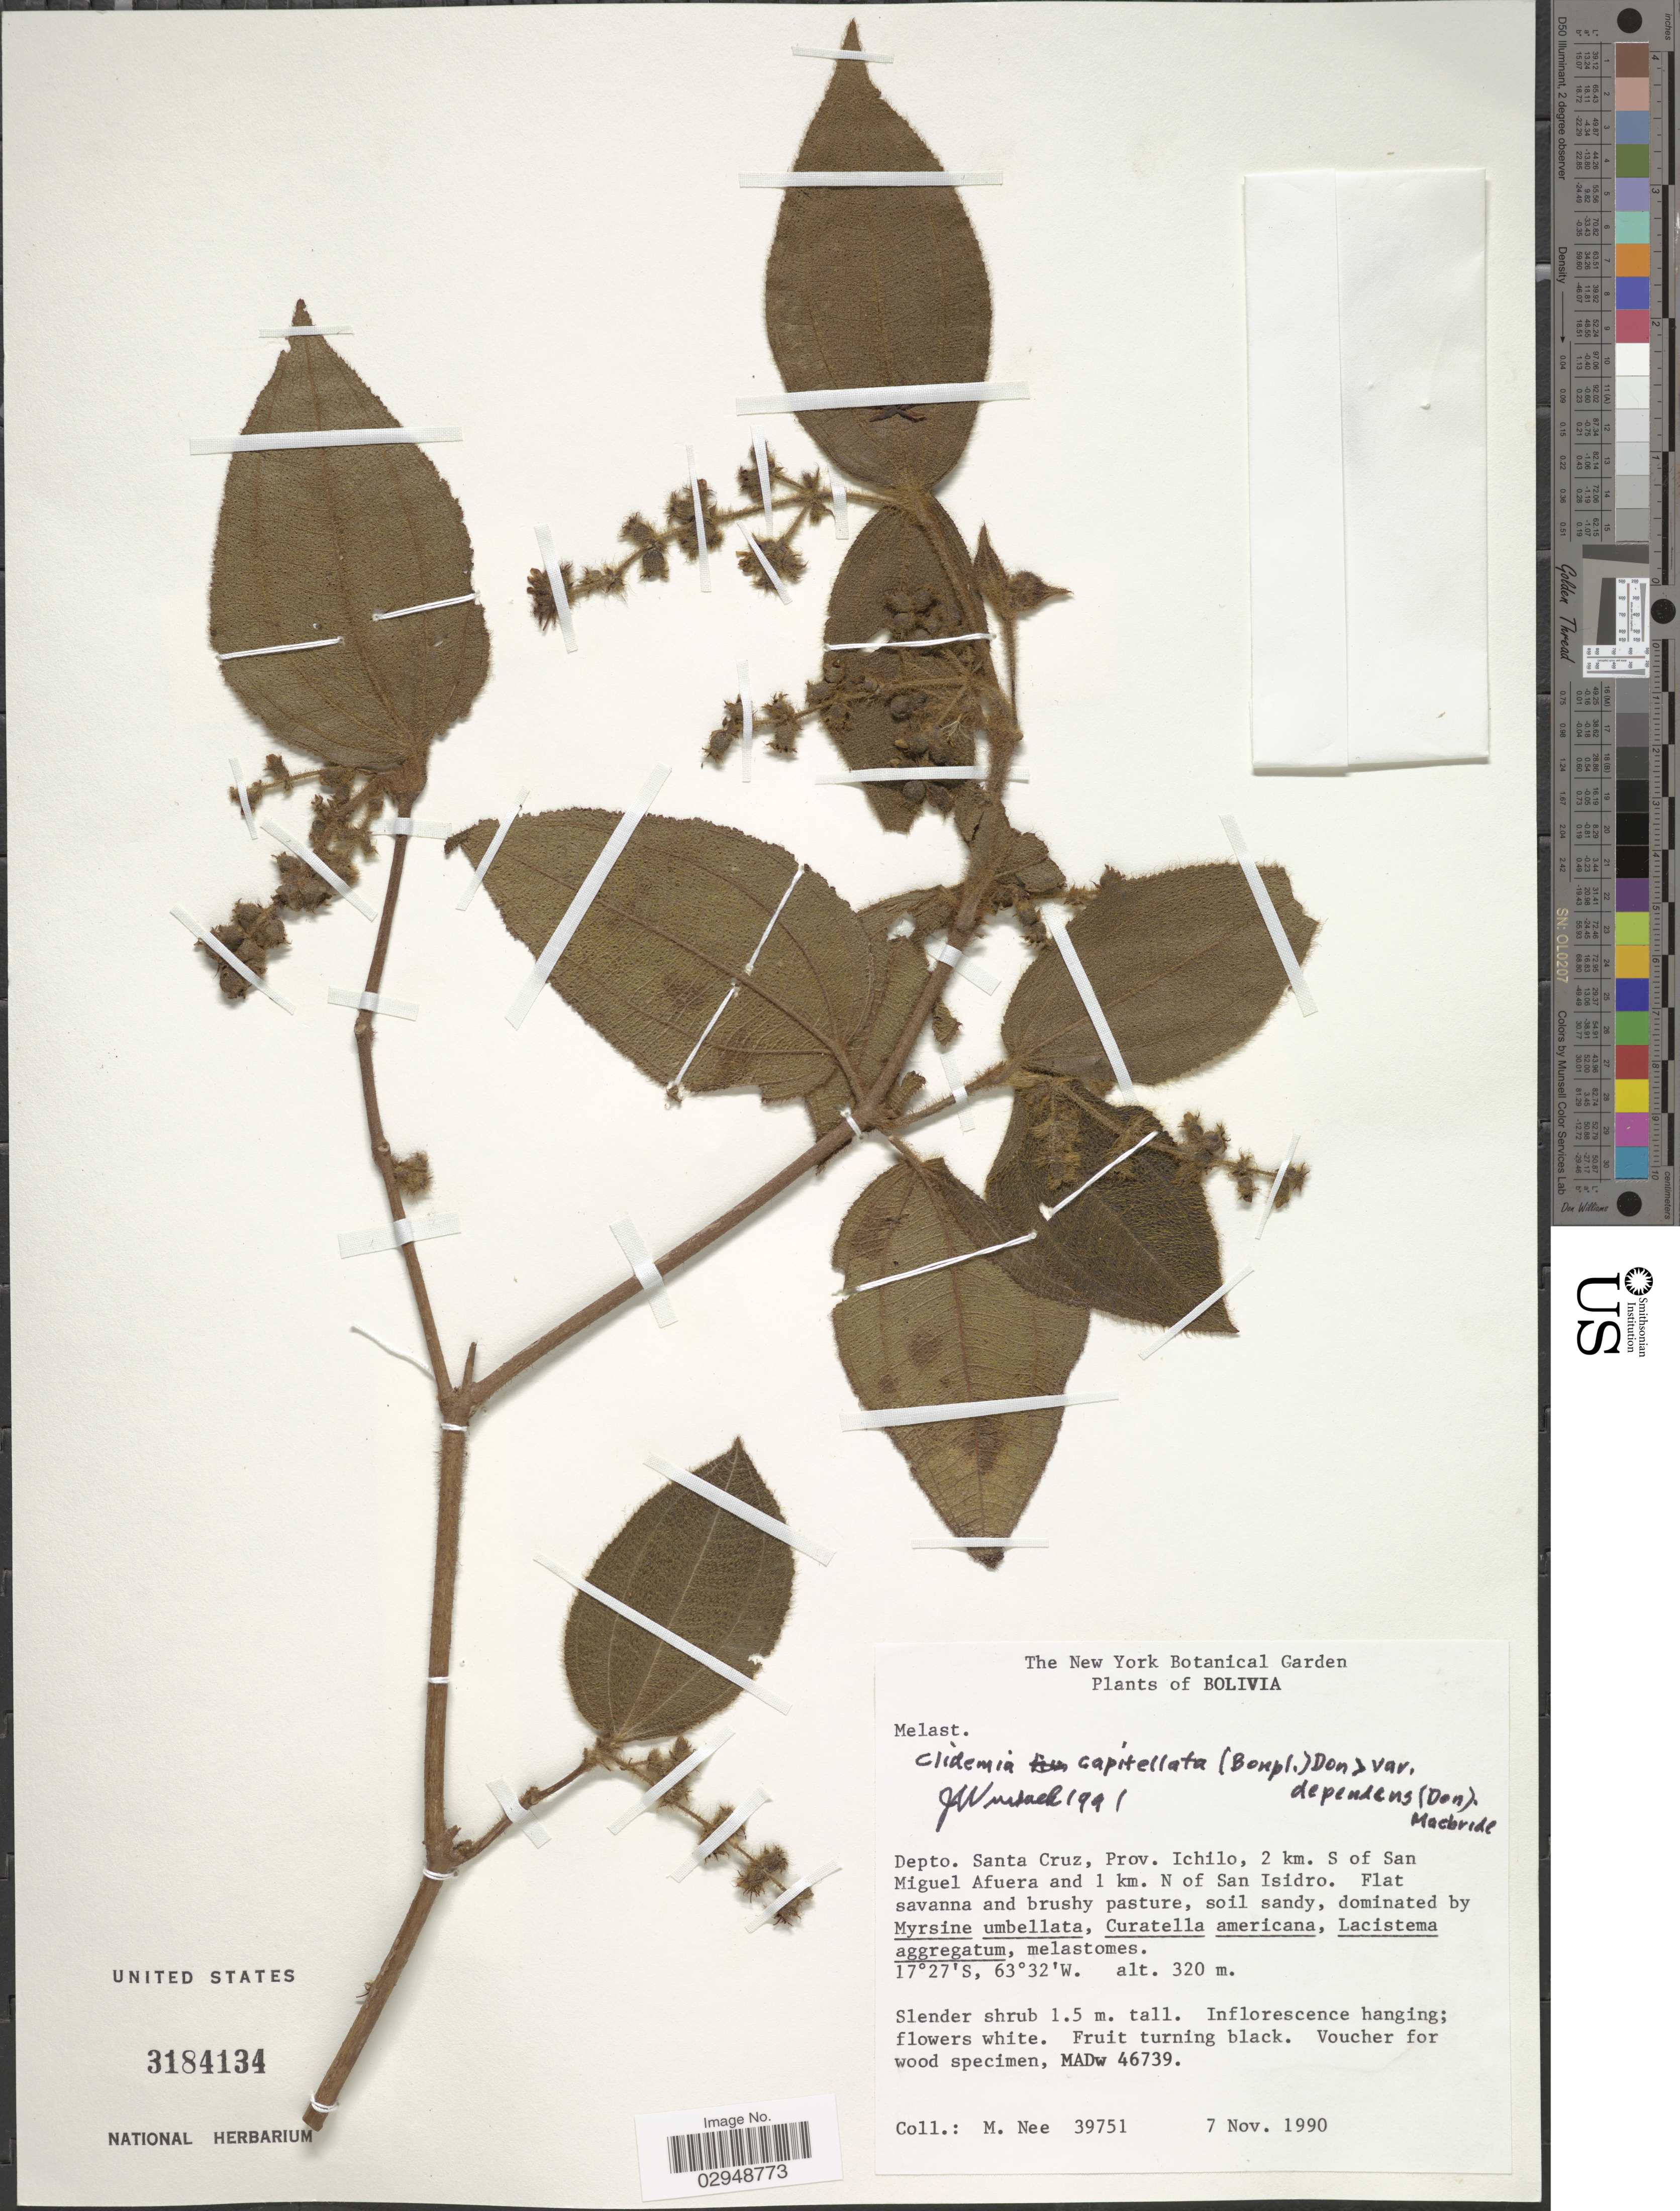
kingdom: Plantae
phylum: Tracheophyta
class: Magnoliopsida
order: Myrtales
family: Melastomataceae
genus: Clidemia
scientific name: Clidemia capitellata var. dependens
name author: (Pav. & D. Don) J.F. Macbr.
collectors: M. Nee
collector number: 39751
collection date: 1990-11-07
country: Bolivia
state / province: Santa Cruz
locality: Depto. Santa Cruz, Prov. Ichilo, 2 km. S of San Miguel Afuera and 1 km. N of San Isidro.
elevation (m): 320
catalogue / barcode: US 3184134